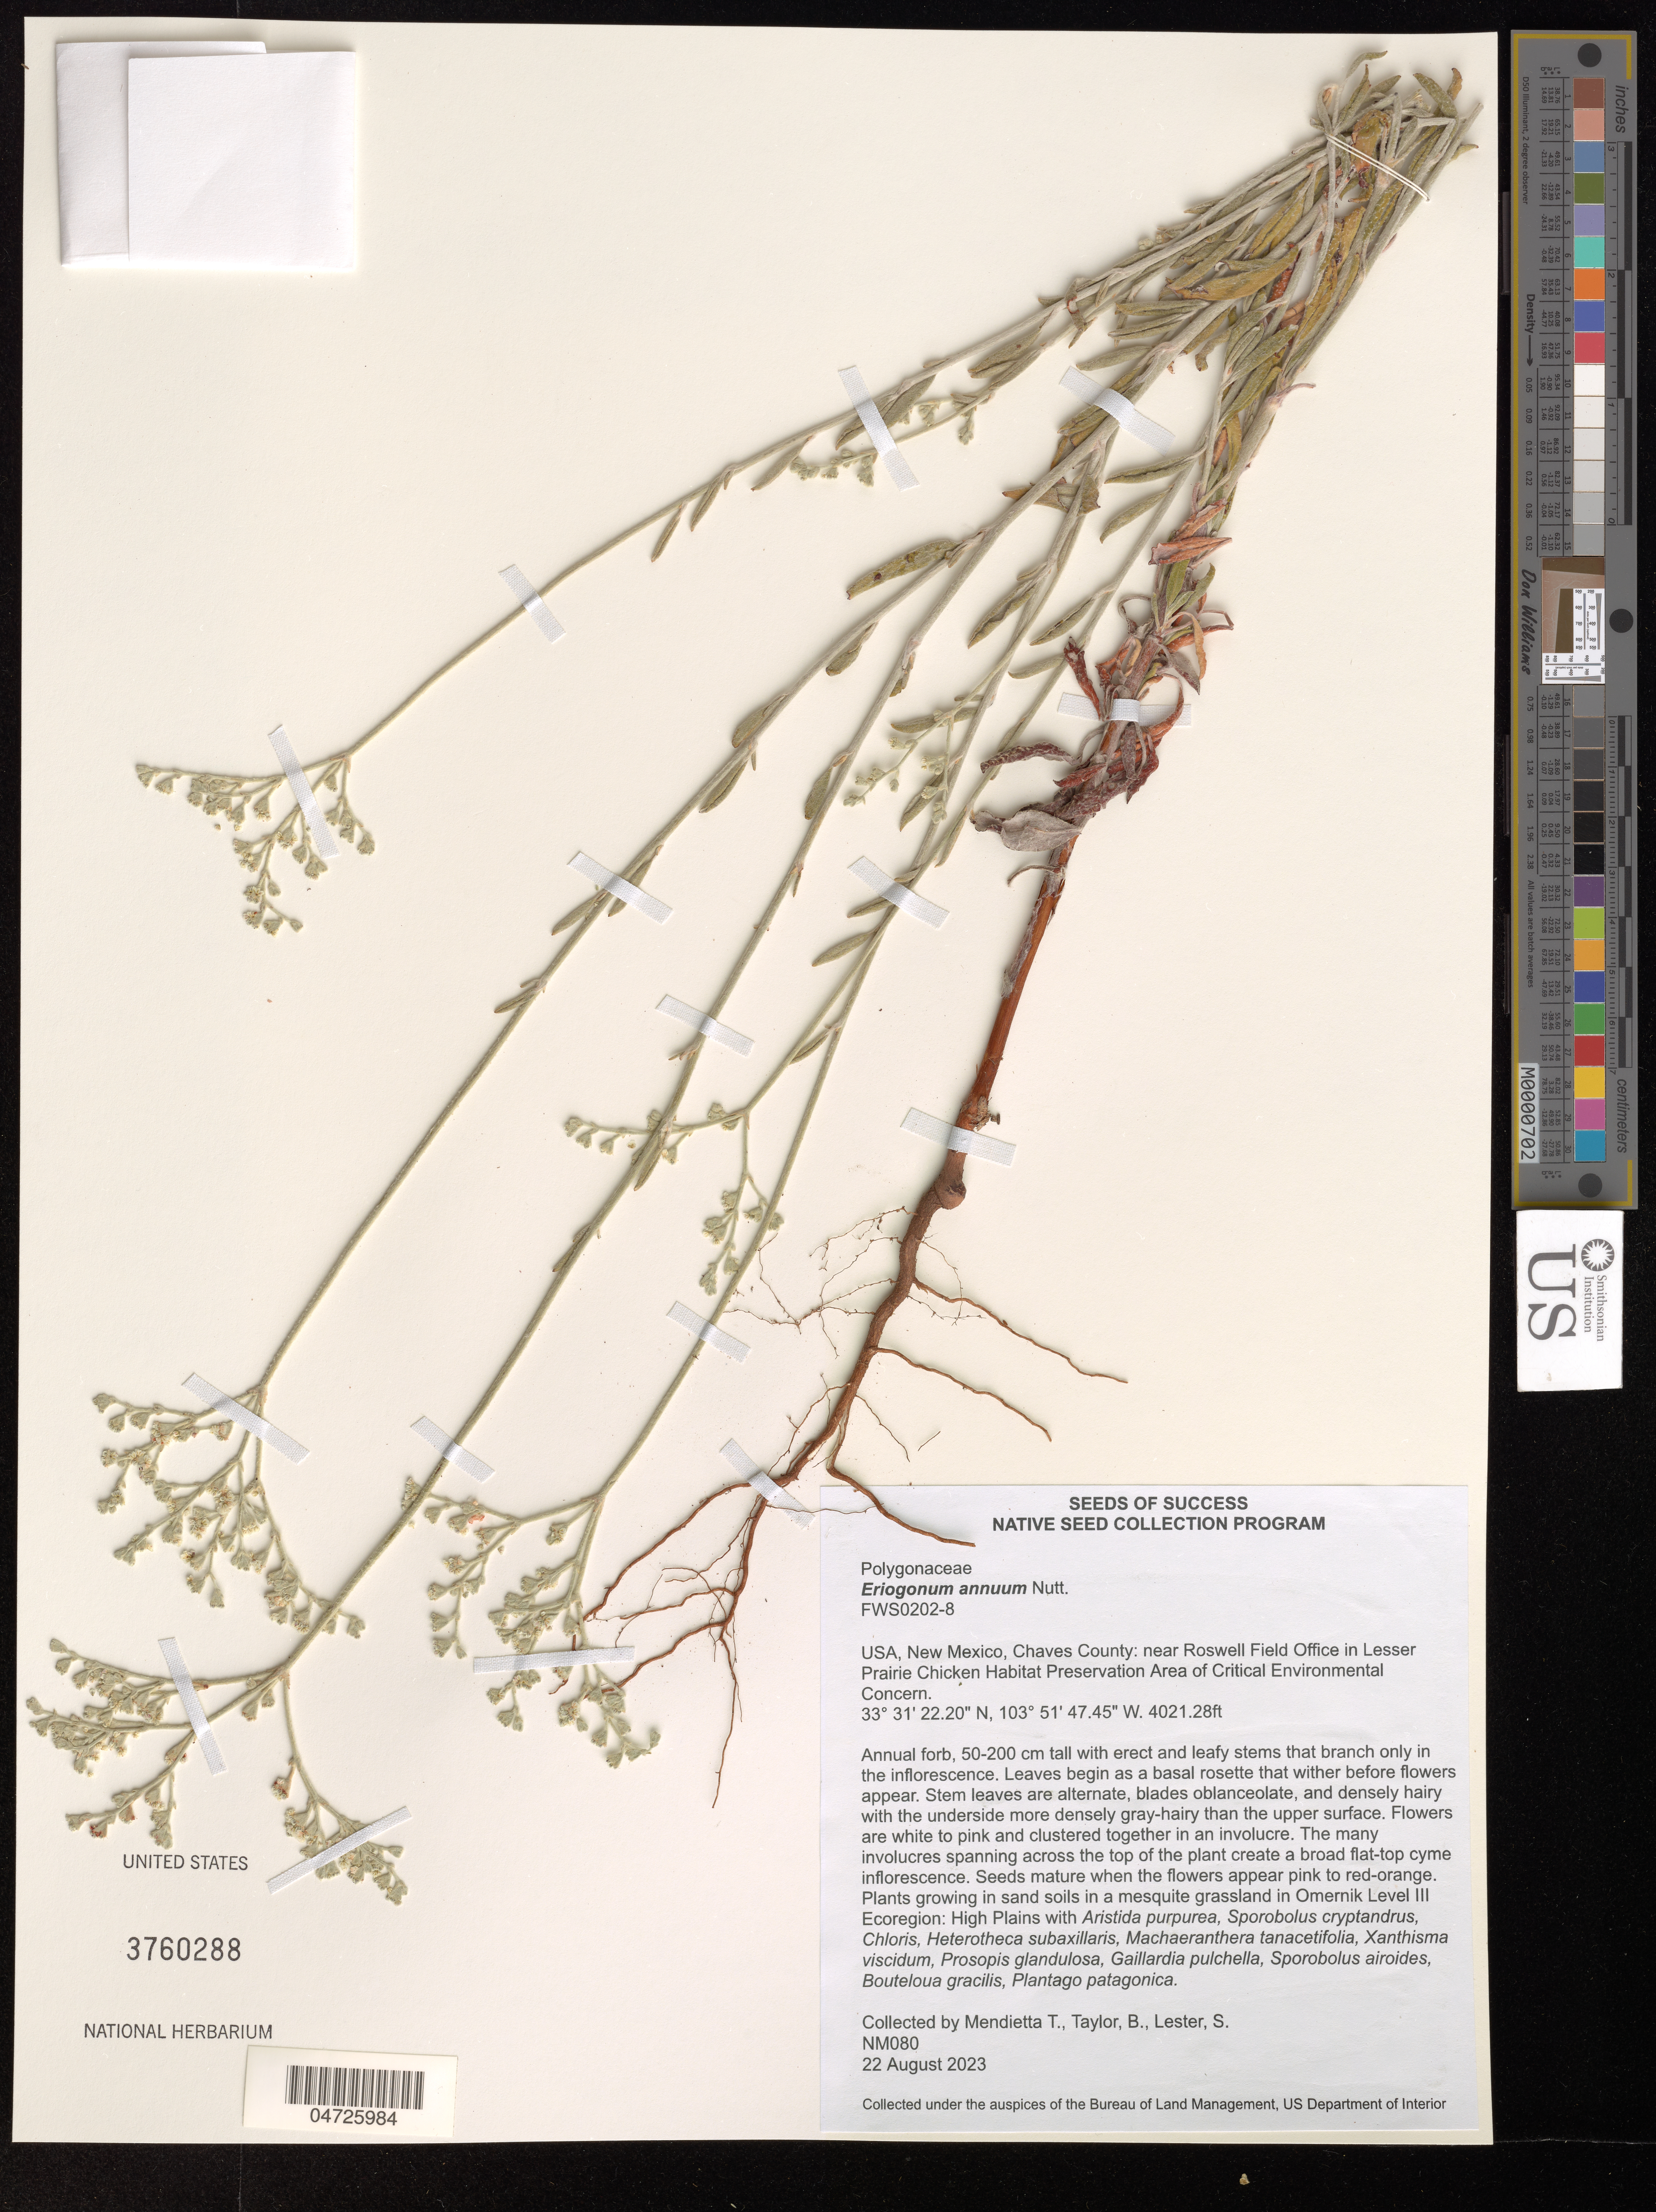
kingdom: Plantae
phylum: Tracheophyta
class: Magnoliopsida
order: Caryophyllales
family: Polygonaceae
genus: Eriogonum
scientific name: Eriogonum annuum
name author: Nutt.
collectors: T. Mendietta & B. Taylor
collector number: NM080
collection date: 2023-08-22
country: United States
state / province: New Mexico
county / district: Chaves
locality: Chaves County: near Roswell Field Office in Lesser Prairie Chicken Habitat Preservation Area of Critical Environmental Concern.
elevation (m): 1225.69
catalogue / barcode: US 3760288